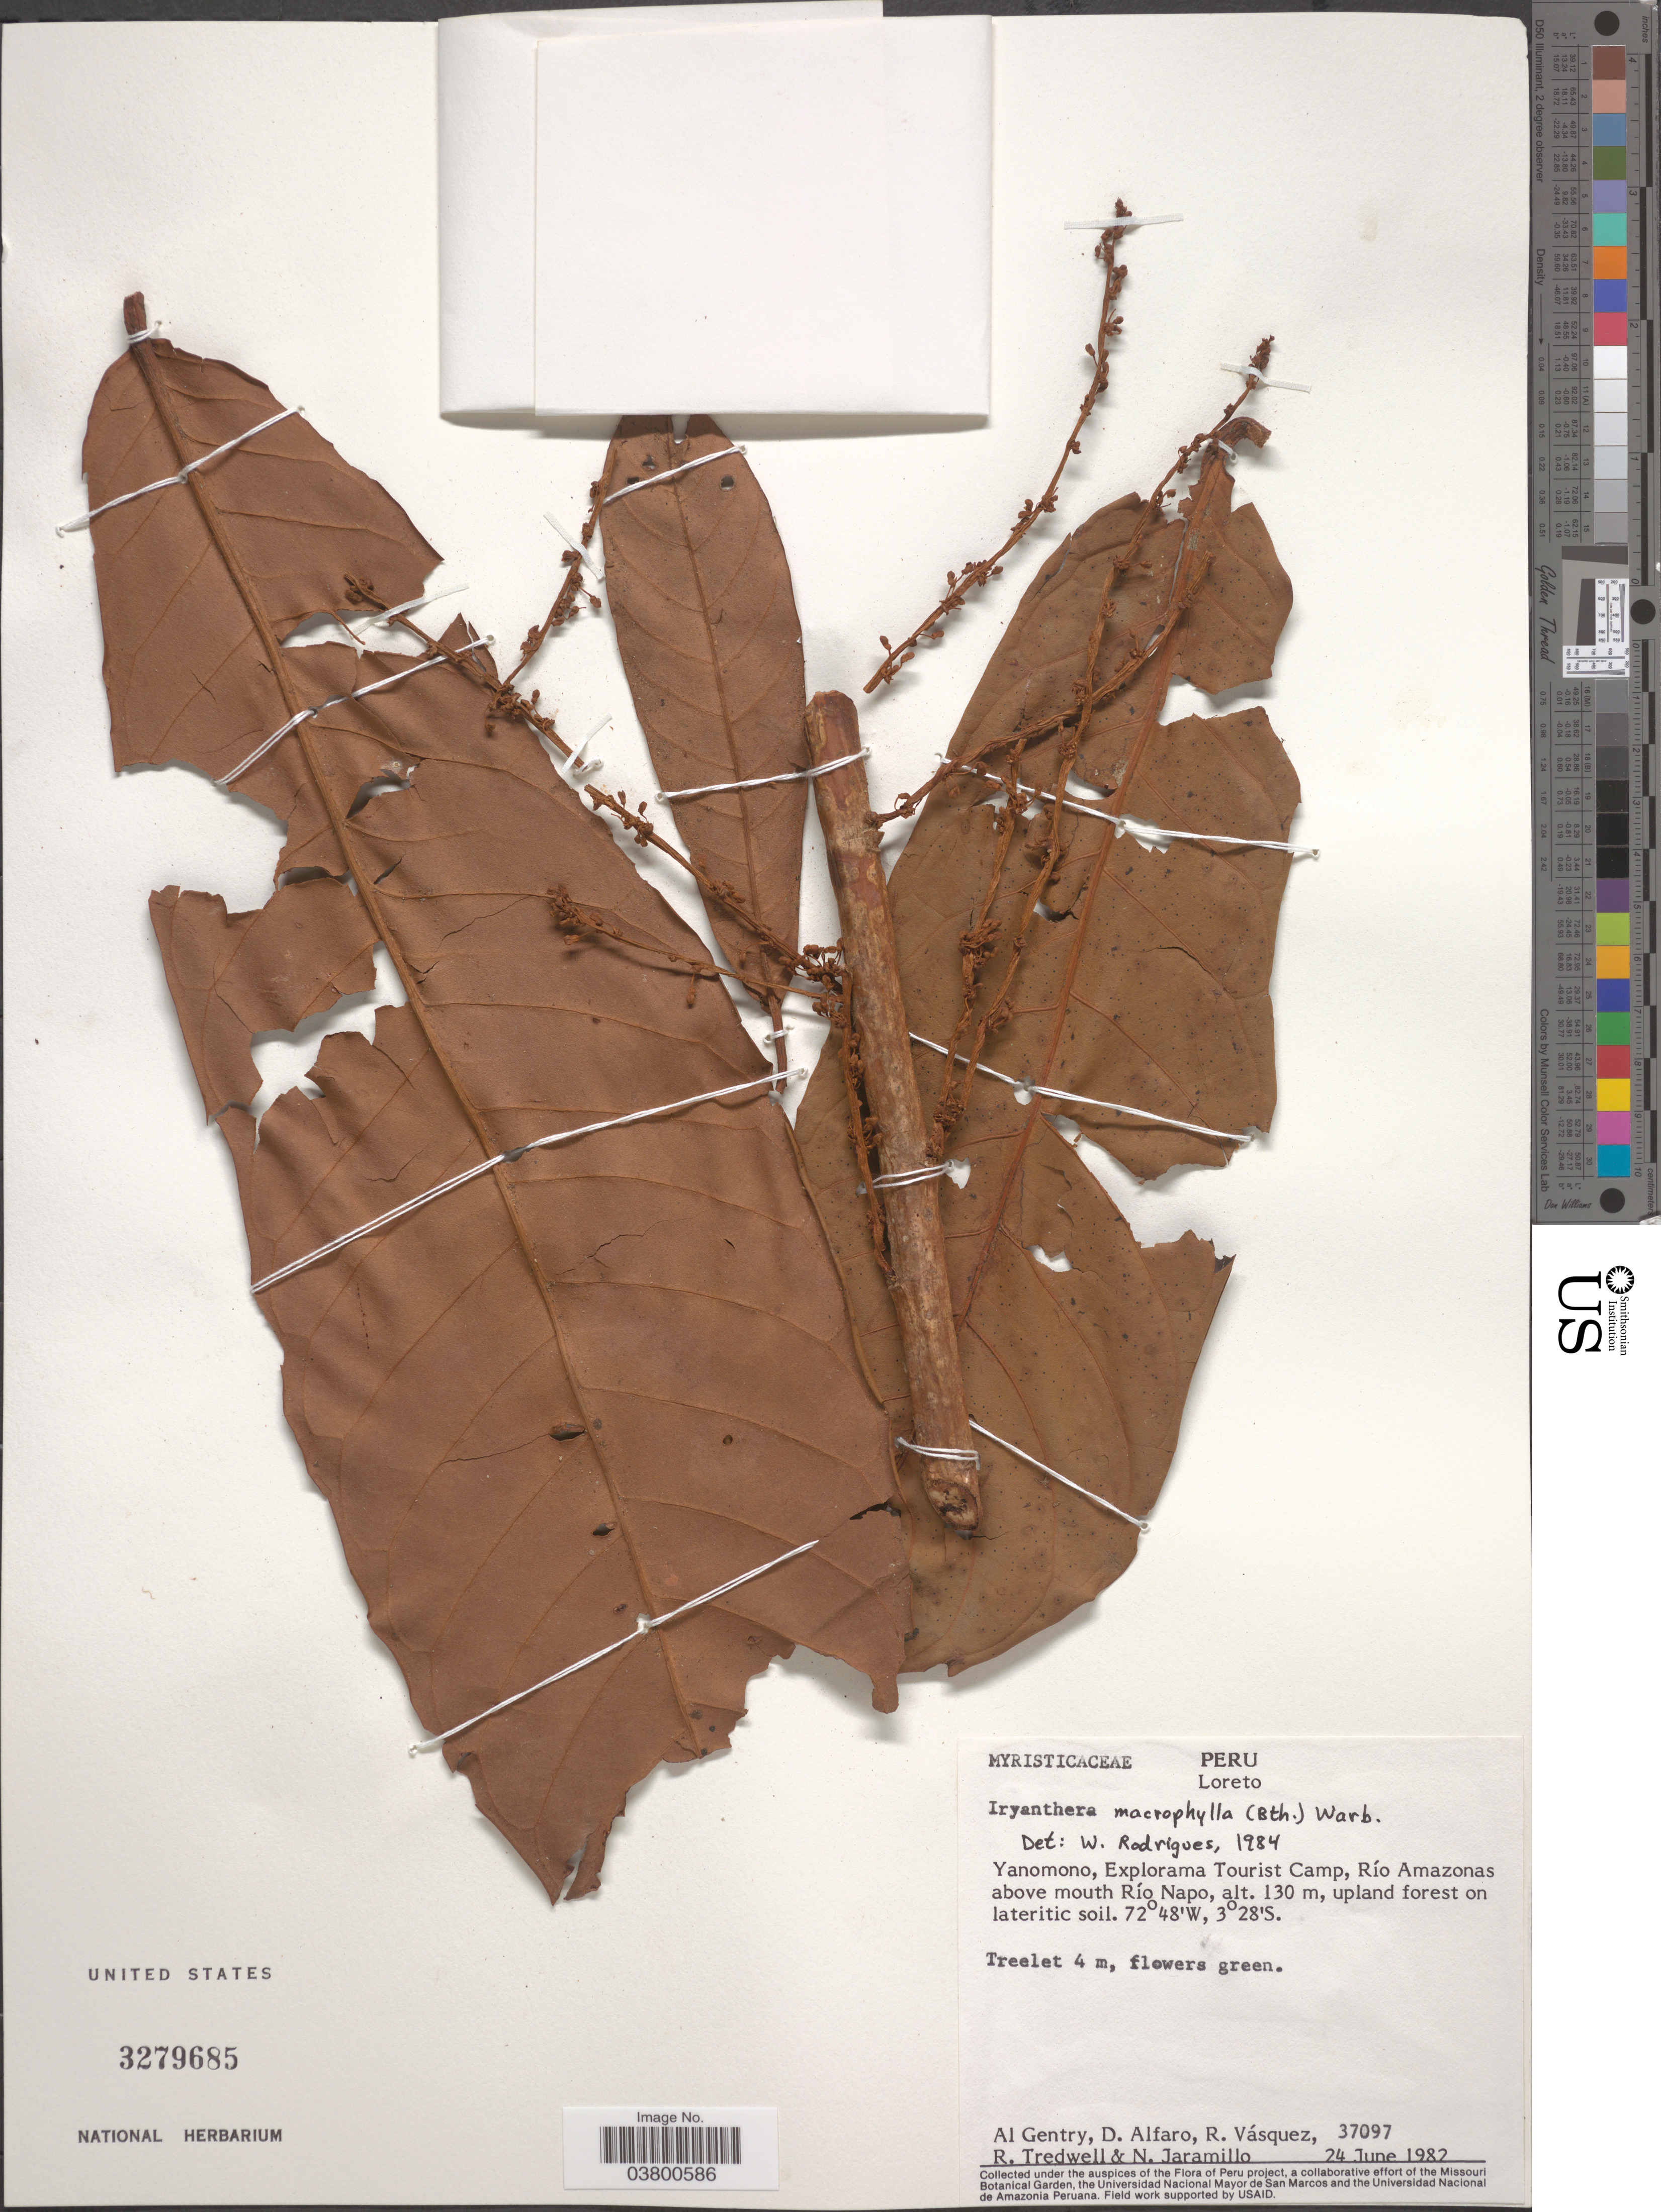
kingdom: Plantae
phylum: Tracheophyta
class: Magnoliopsida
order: Magnoliales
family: Myristicaceae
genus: Iryanthera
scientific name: Iryanthera macrophylla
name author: (Benth.) Warb.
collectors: A. H. Gentry, D. Alfaro, R. Vásquez, R. Tredwell & N. Jaramillo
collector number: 37097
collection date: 1982-06-24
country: Peru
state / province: Loreto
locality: Yanomono, Explorama Tourist Camp, Río Amazonas above mouth Río Napo.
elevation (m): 130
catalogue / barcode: US 3279685